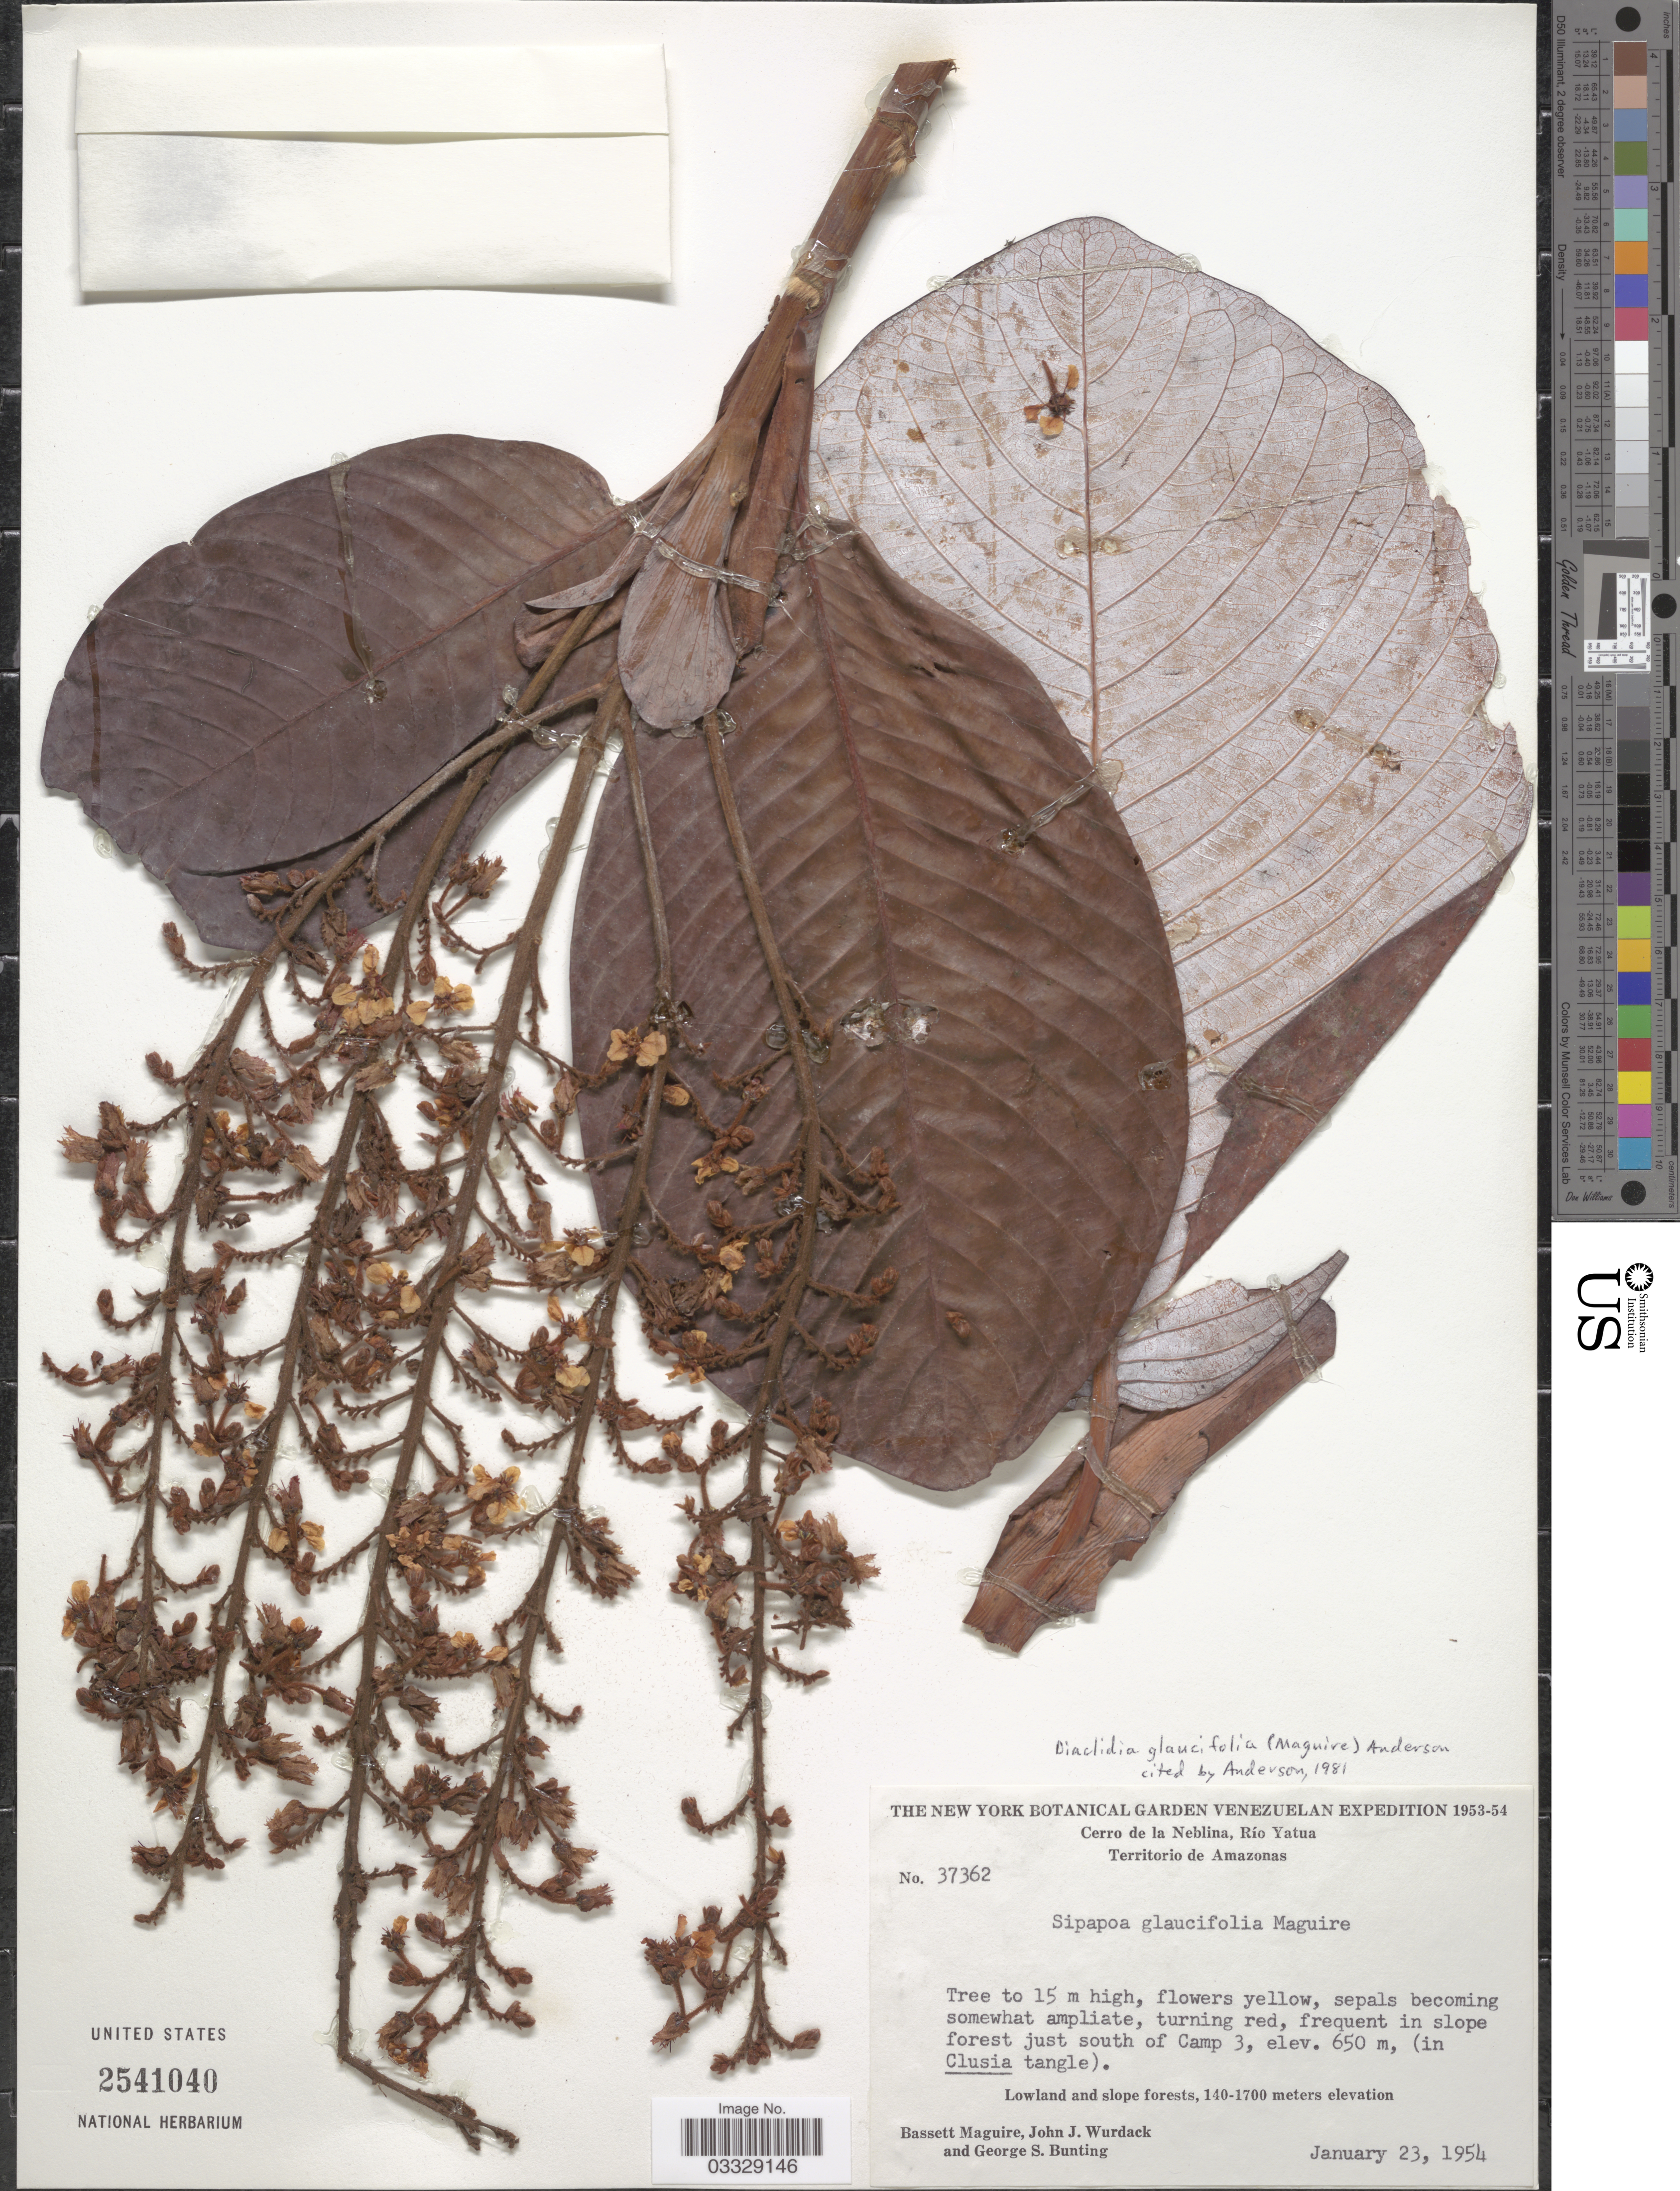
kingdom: Plantae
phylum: Tracheophyta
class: Magnoliopsida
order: Malpighiales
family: Malpighiaceae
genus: Diacidia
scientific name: Diacidia glaucifolia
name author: (Maguire) W.R. Anderson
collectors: B. Maguire, J. J. Wurdack & G. S. Bunting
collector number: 37362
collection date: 1954-01-23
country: Venezuela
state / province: Amazonas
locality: Cerro de la Neblina, Río Yatua. Territorio de Amazonas. Frequent in slope forest, just south of Camp 3.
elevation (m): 650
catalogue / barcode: US 2541040